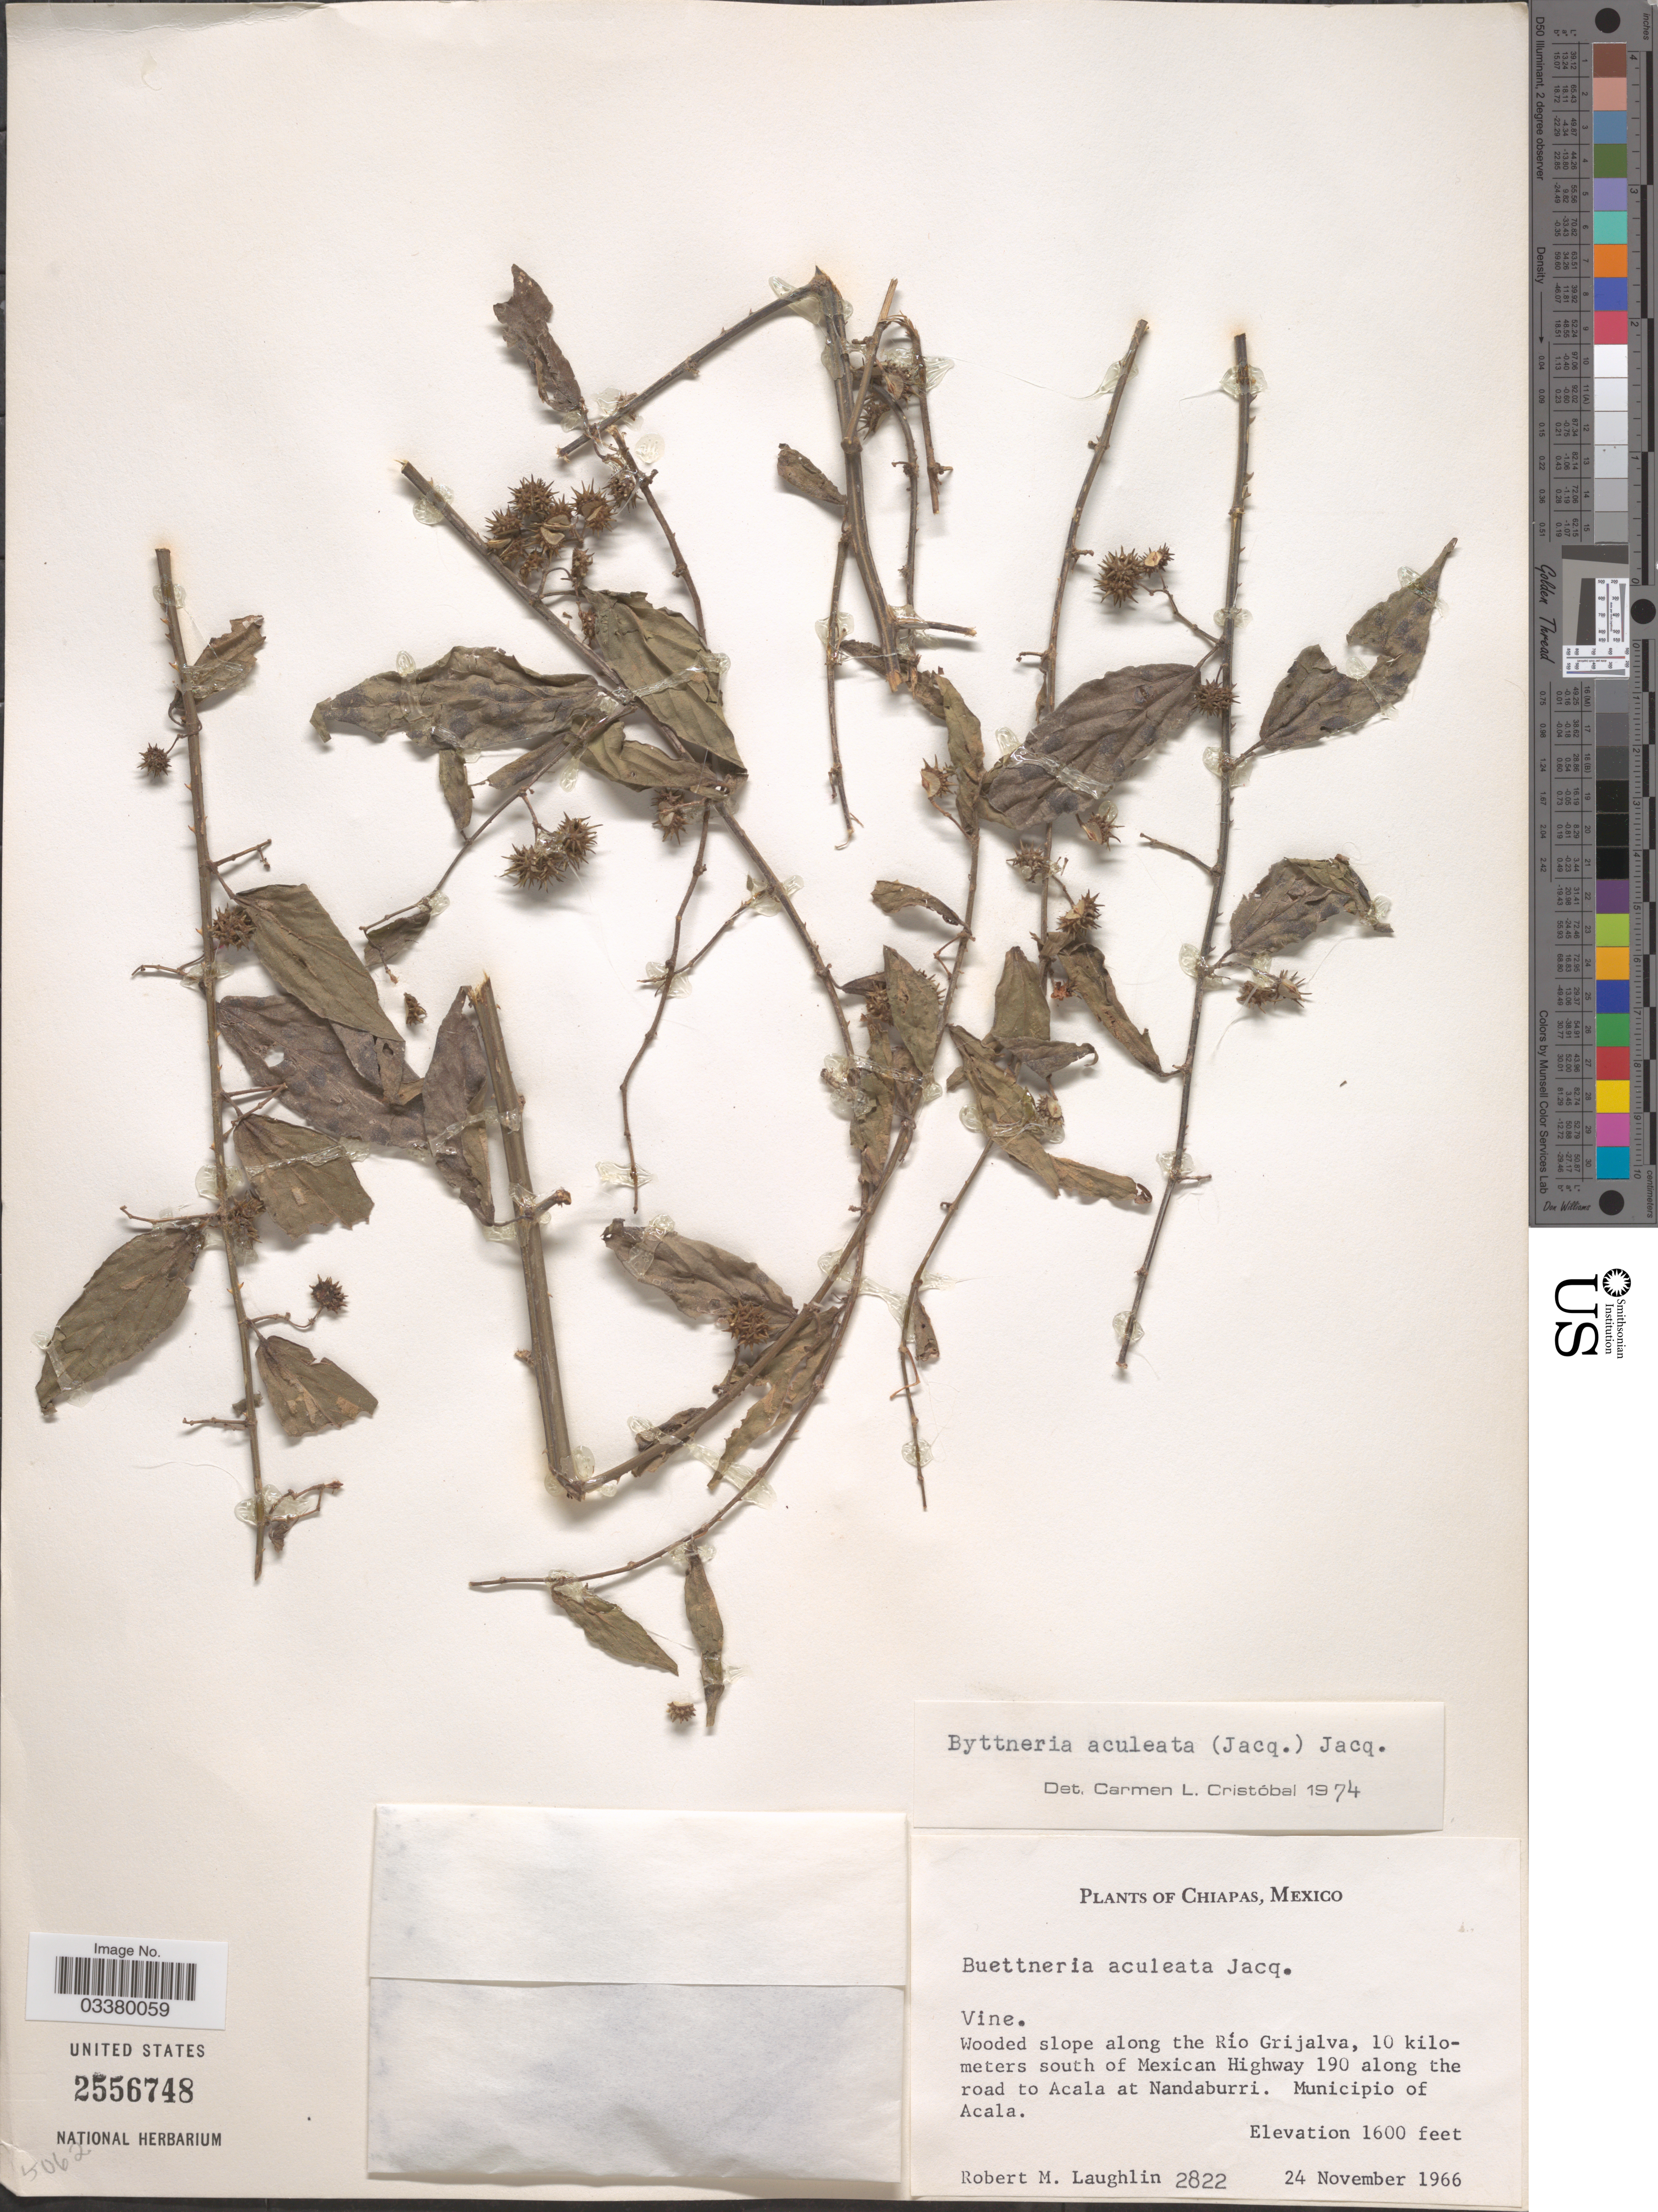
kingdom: Plantae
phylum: Tracheophyta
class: Magnoliopsida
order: Malvales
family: Malvaceae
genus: Byttneria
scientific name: Byttneria aculeata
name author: (Jacq.) Jacq.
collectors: R. M. Laughlin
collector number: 2822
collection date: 1966-11-24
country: Mexico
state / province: Chiapas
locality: Wooded slope along the Río Grijalva, 10 kilometers south of Mexican Highway 190 along the road to Acala at Nandaburri. Municipio of Acala.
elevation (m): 488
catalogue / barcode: US 2556748